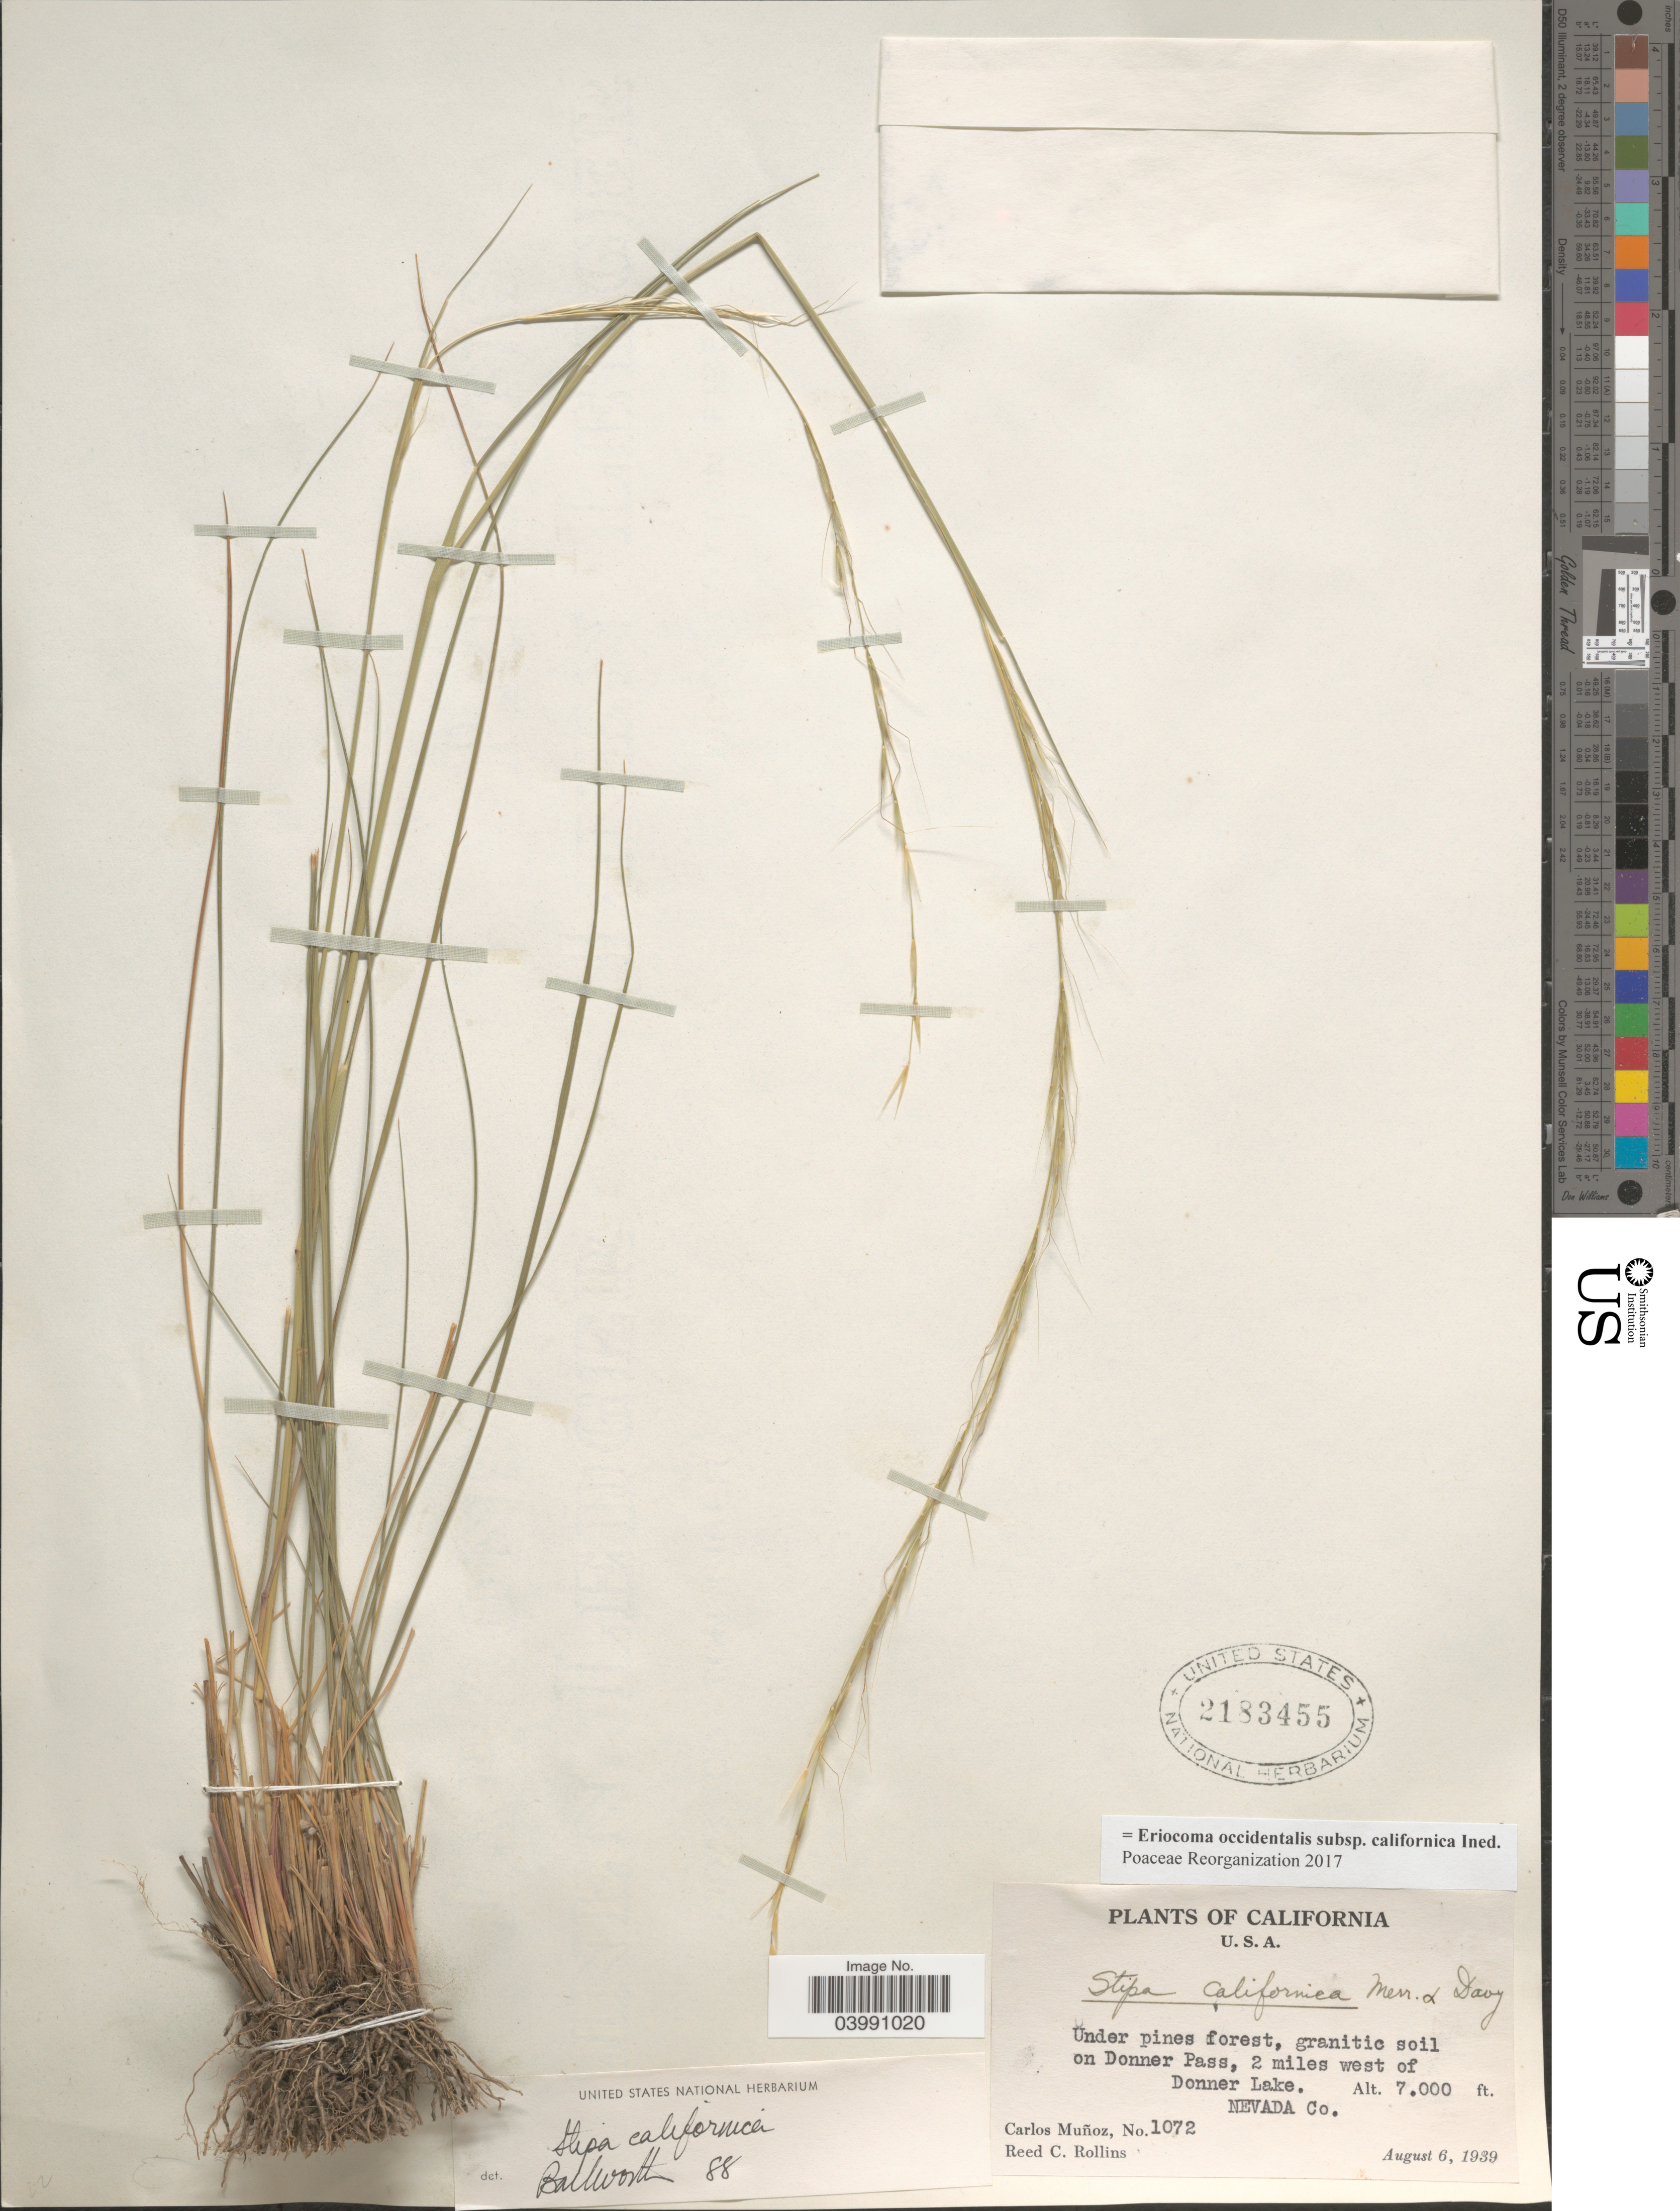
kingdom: Plantae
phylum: Tracheophyta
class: Liliopsida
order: Poales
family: Poaceae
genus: Eriocoma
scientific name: Eriocoma occidentalis subsp. californica ined.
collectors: C. Muñoz & R. C. Rollins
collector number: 1072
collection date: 1939-08-06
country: United States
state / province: California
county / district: Nevada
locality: On Donner Pass, 2 miles west of Donner Lake. Nevada Co.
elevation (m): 2134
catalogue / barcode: US 2183455